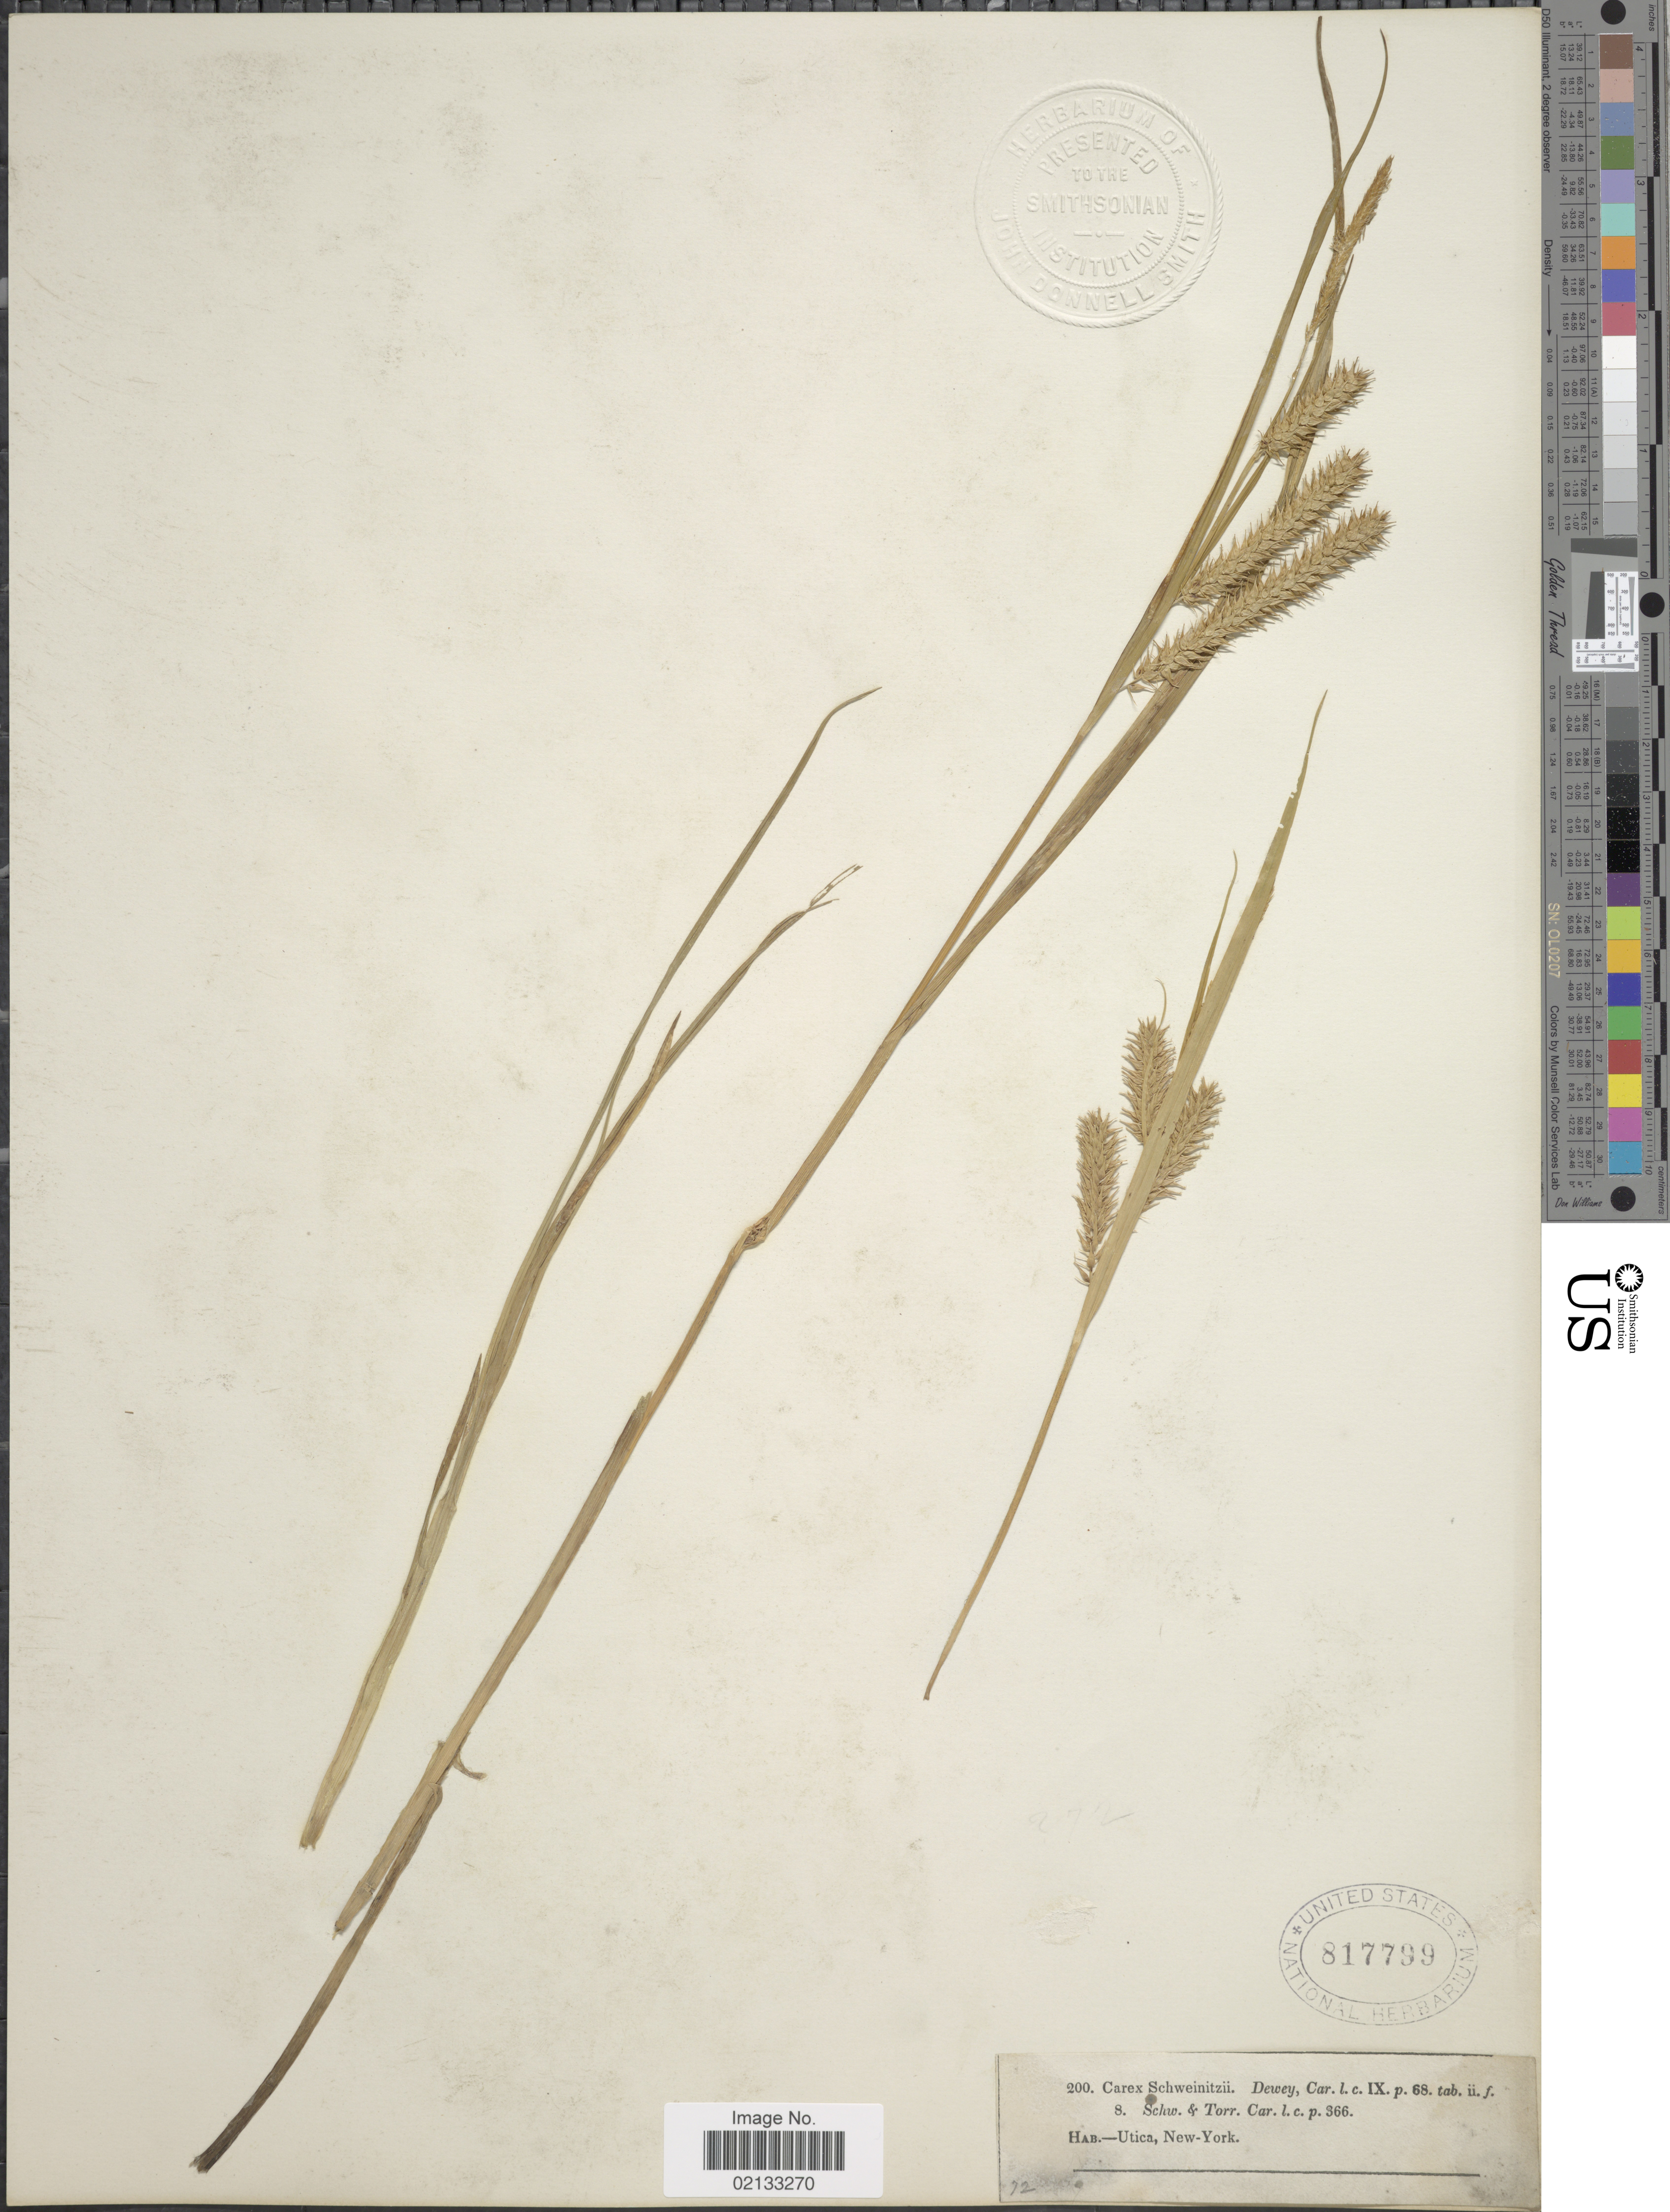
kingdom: Plantae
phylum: Tracheophyta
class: Liliopsida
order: Poales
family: Cyperaceae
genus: Carex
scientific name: Carex schweinitzii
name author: Dewey ex Schwein.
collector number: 200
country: United States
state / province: New York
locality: Utica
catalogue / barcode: US 817799